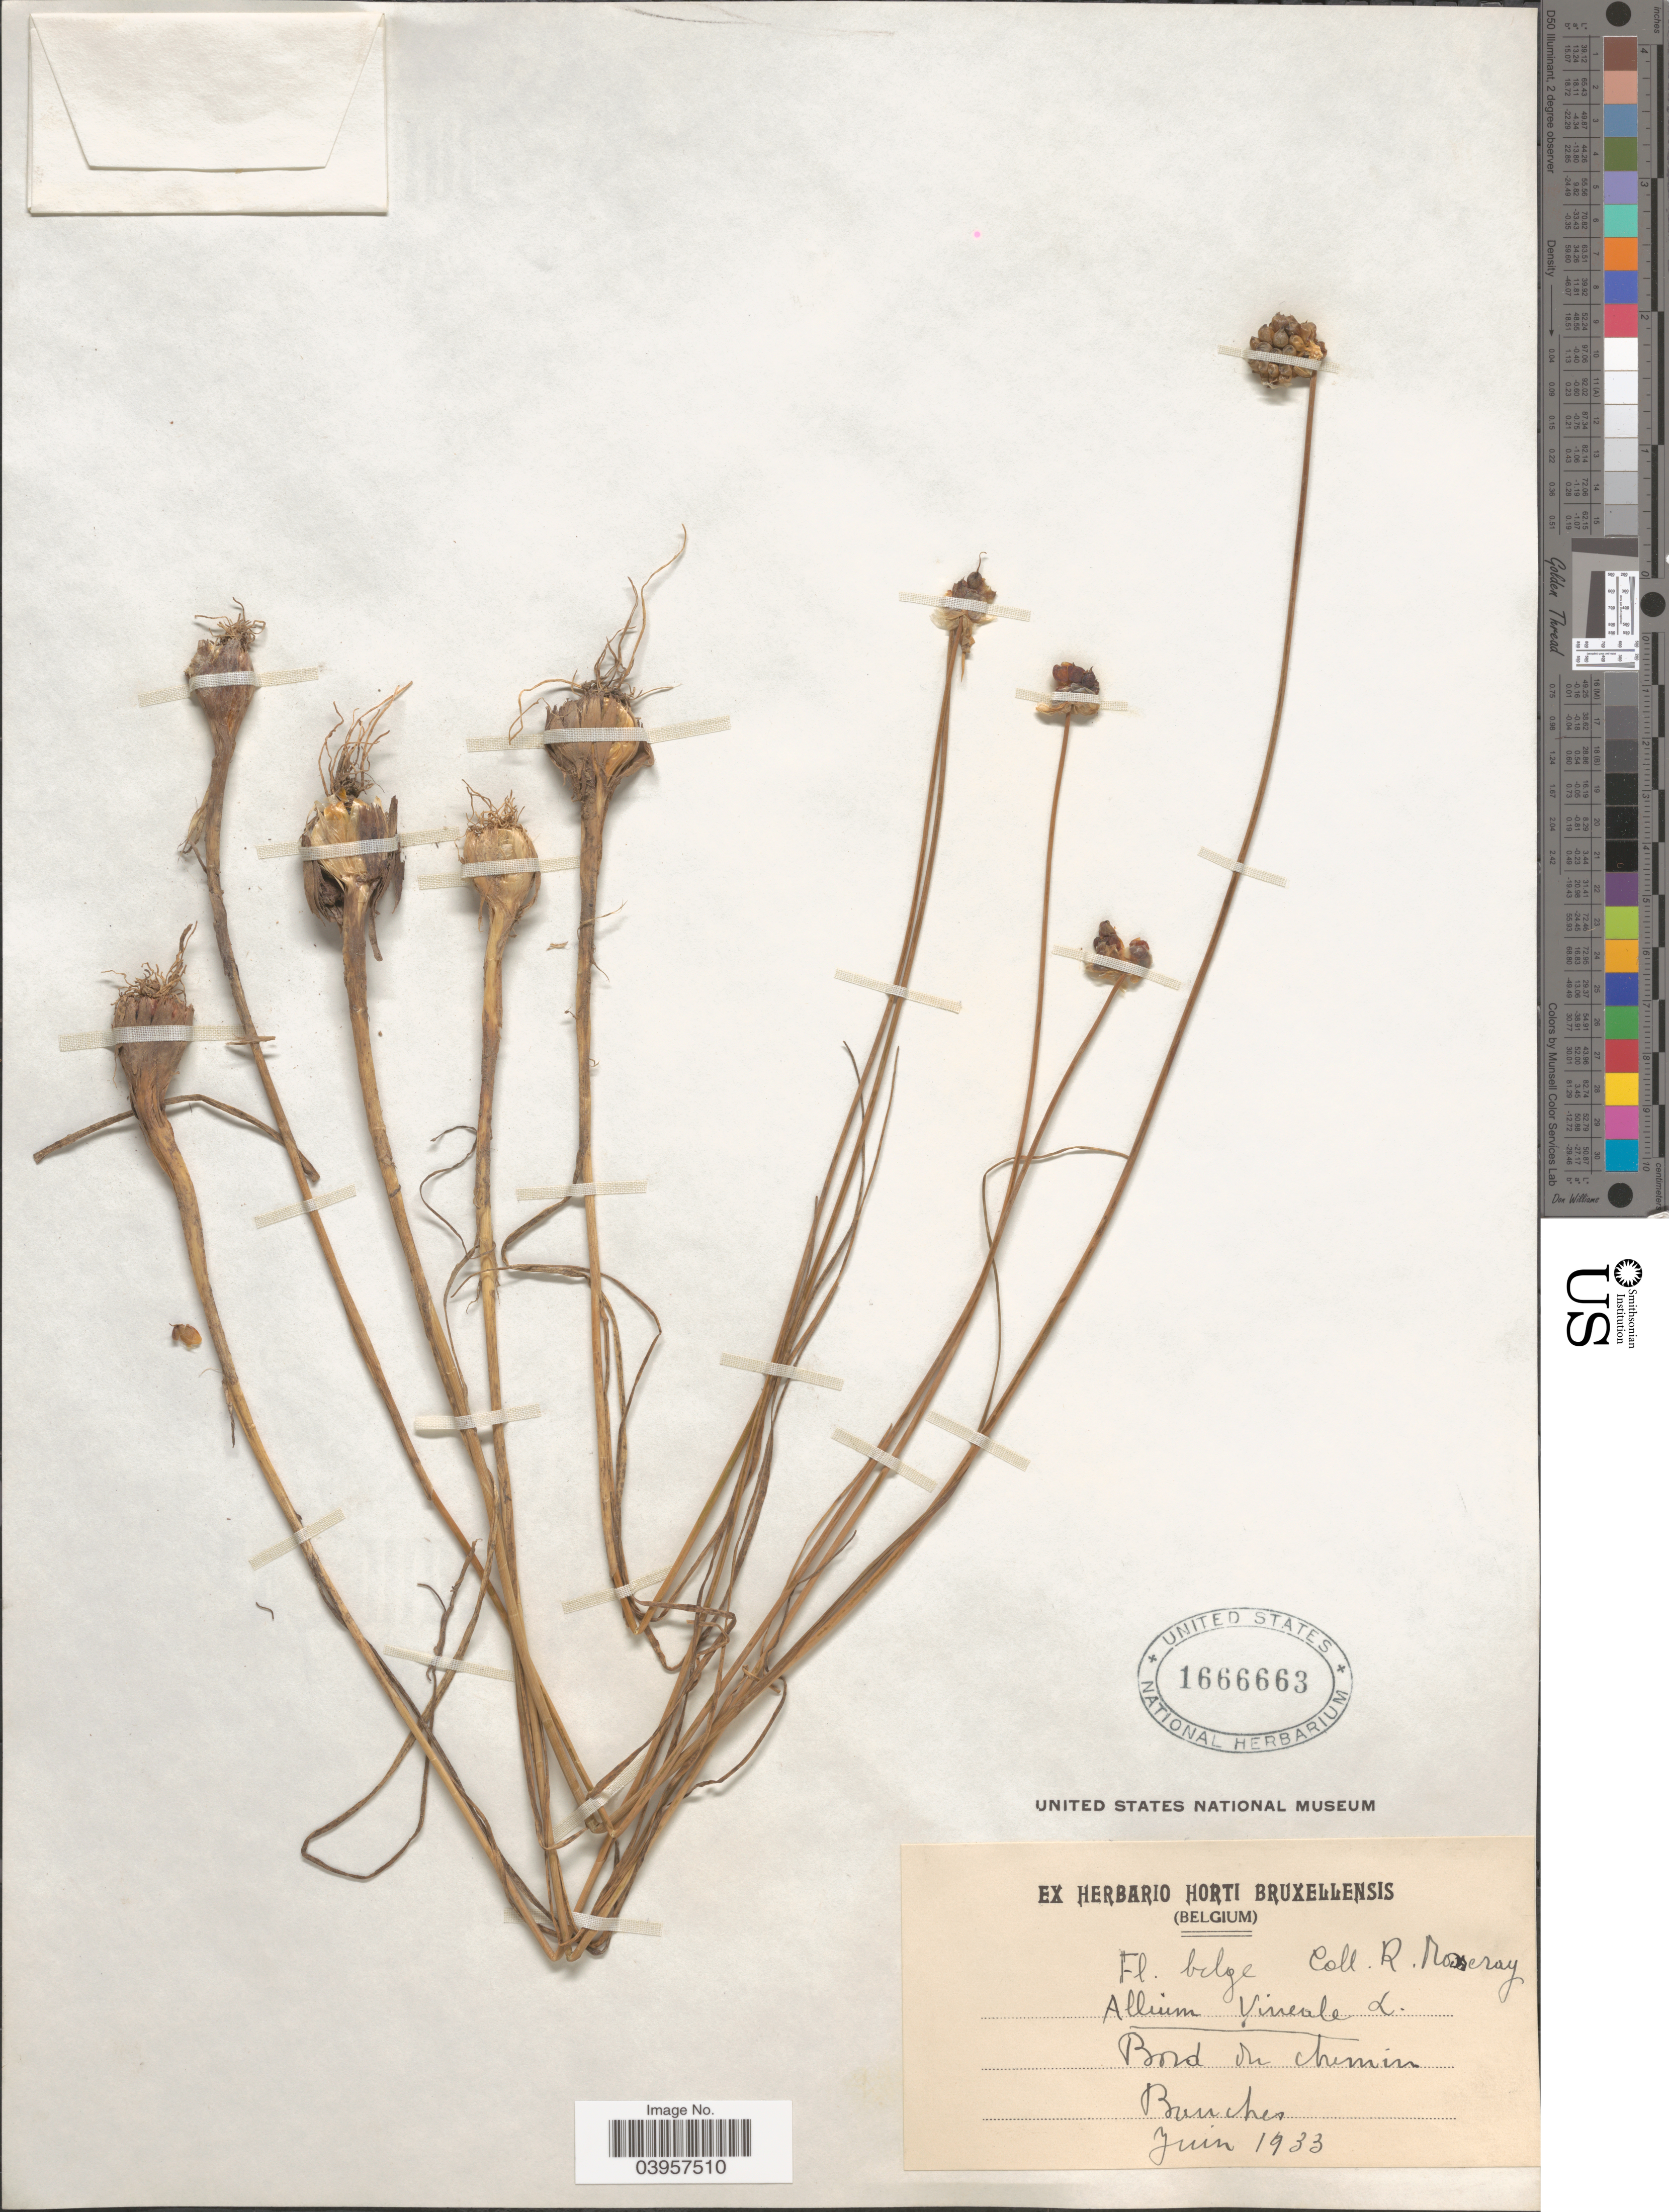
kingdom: Plantae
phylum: Tracheophyta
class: Liliopsida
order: Asparagales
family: Amaryllidaceae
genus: Allium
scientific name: Allium vineale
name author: L.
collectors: R. Mosseray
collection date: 1933-06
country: Belgium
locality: Bord de chemin, Banches.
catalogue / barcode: US 1666663